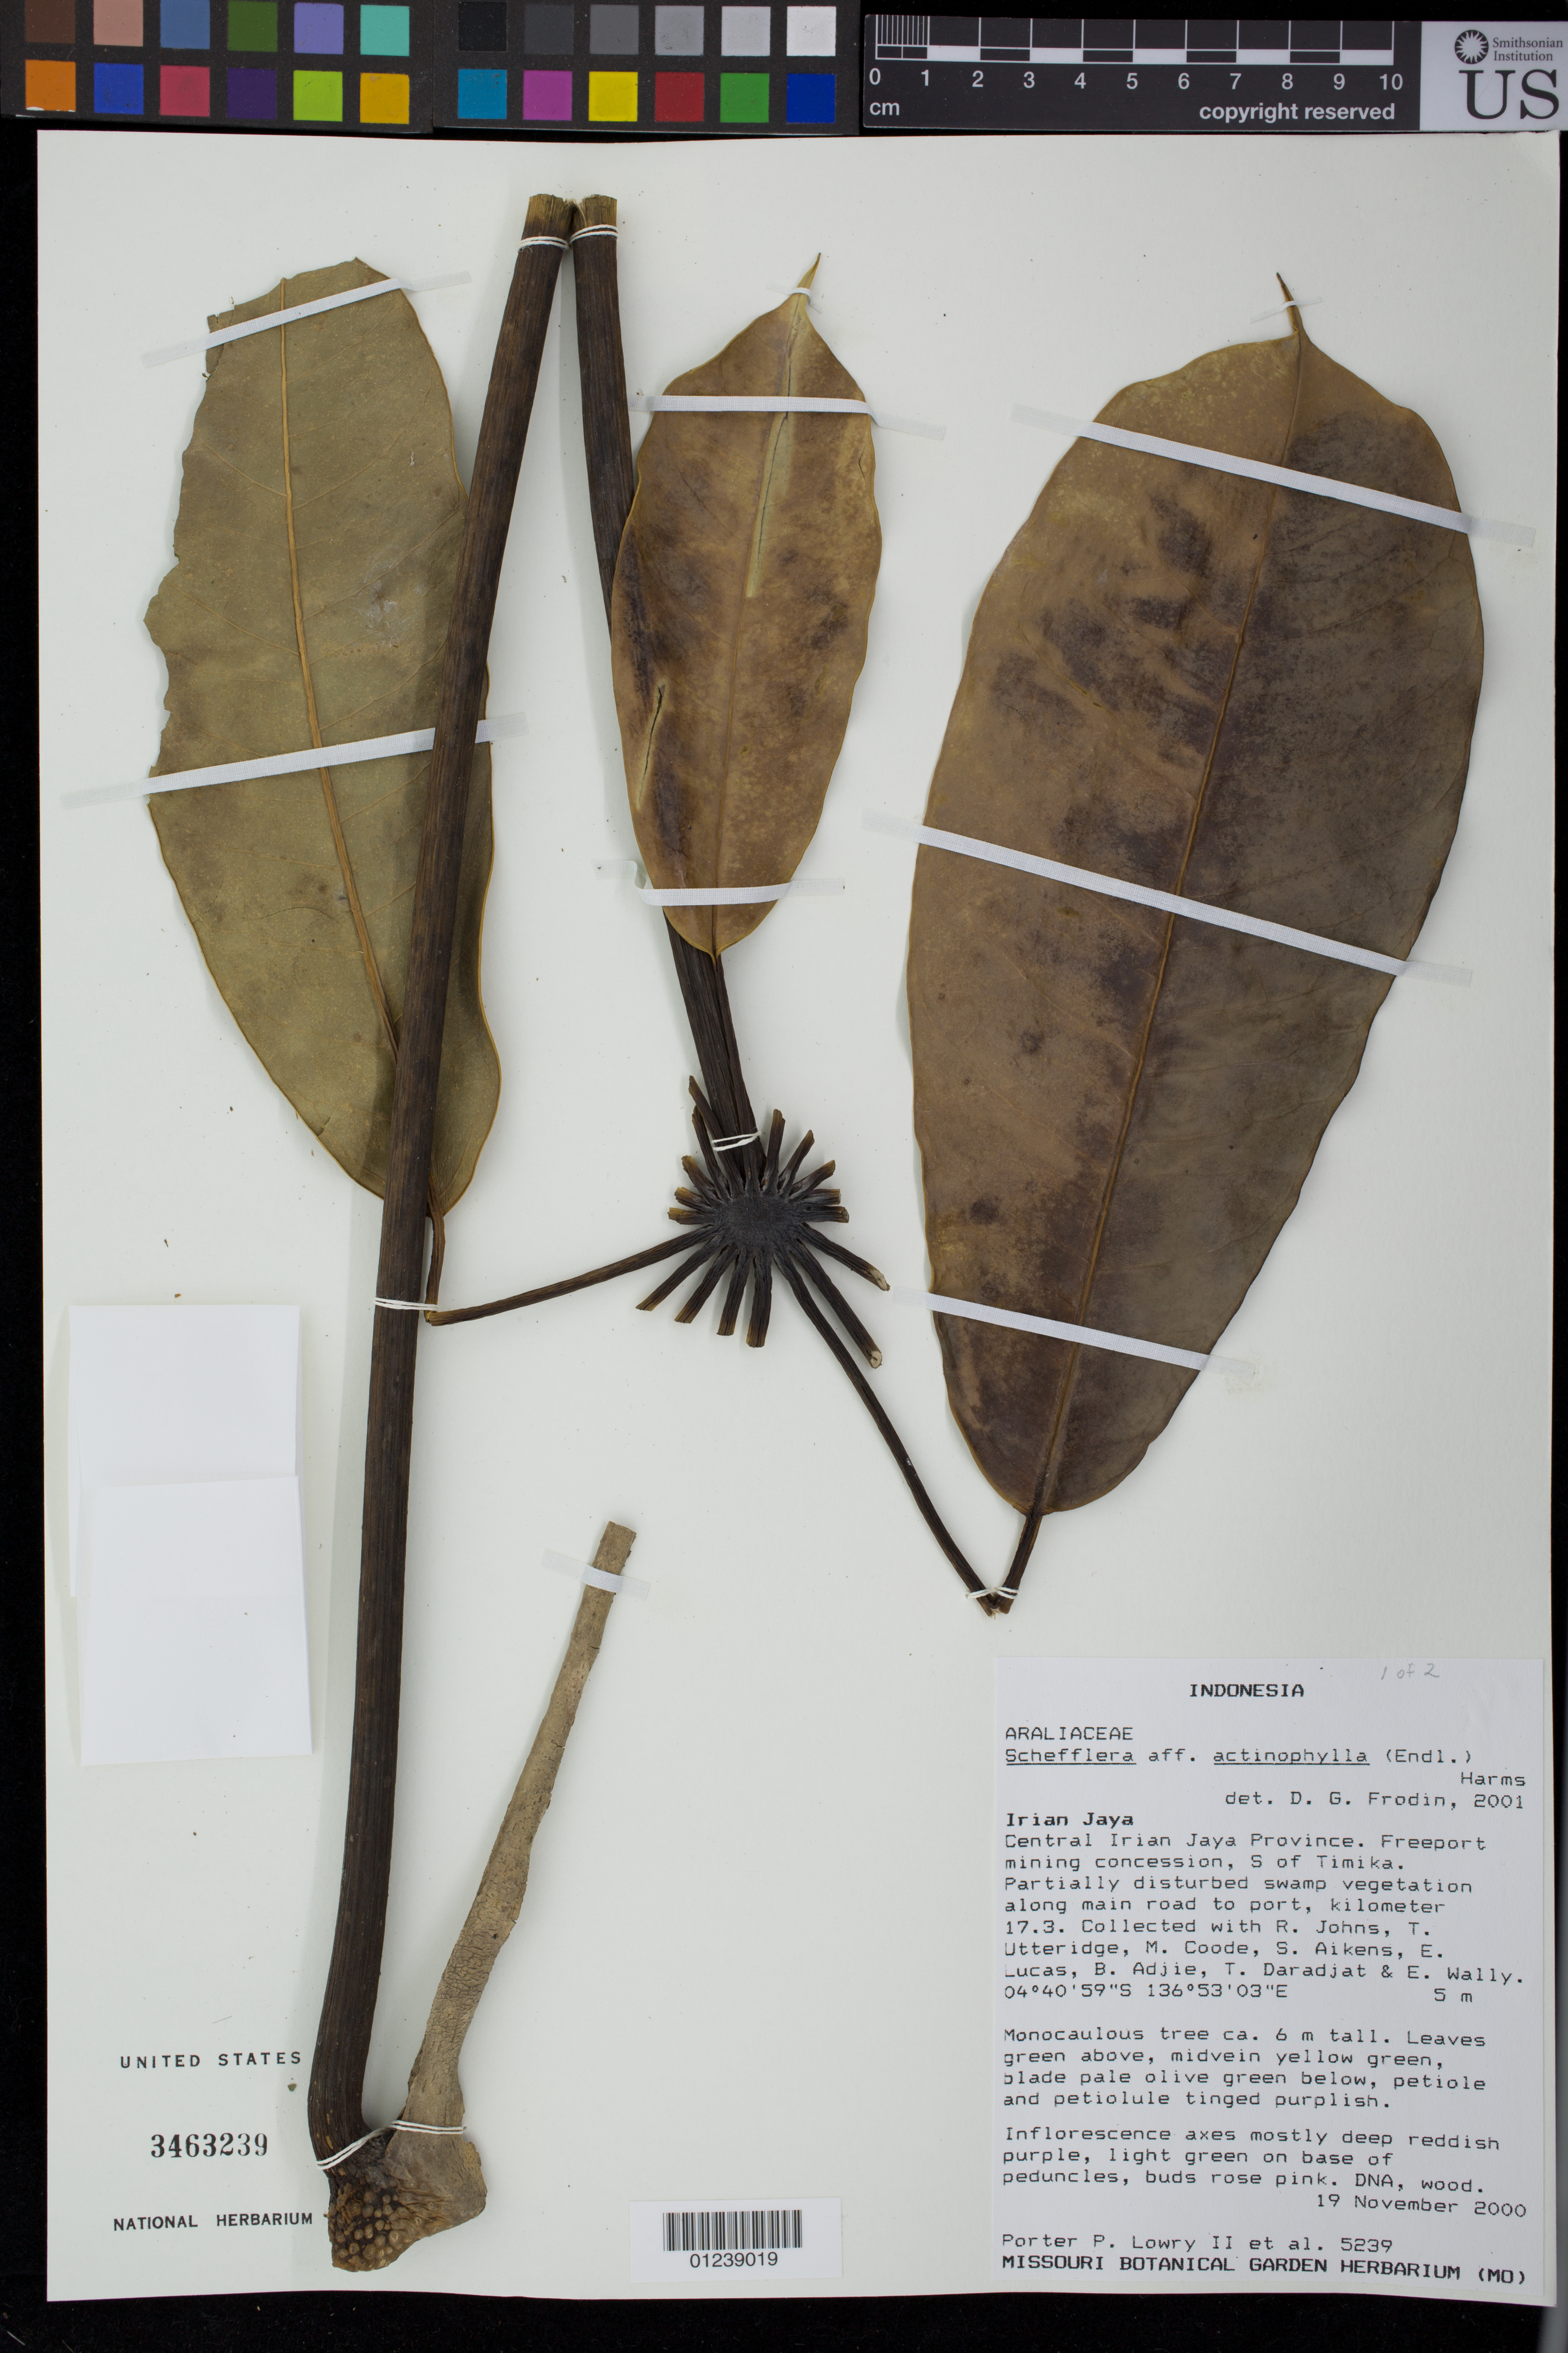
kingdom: Plantae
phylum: Tracheophyta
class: Magnoliopsida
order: Apiales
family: Araliaceae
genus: Heptapleurum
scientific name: Heptapleurum actinophyllum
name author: (Endl.) Lowry & G. M. Plunkett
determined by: Wagner, W. L., (BOT), Smithsonian Institution - National Museum of Natural History (UNITED STATES)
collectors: P. P. Lowry, R. Johns, T. M. A. Utteridge & M. Coode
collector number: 5239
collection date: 2000-11-19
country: Indonesia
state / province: Papua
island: New Guinea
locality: Irian Jaya. Central Irian Jaya Province. Freeport mining concession, S of Timika.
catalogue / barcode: US 3463239